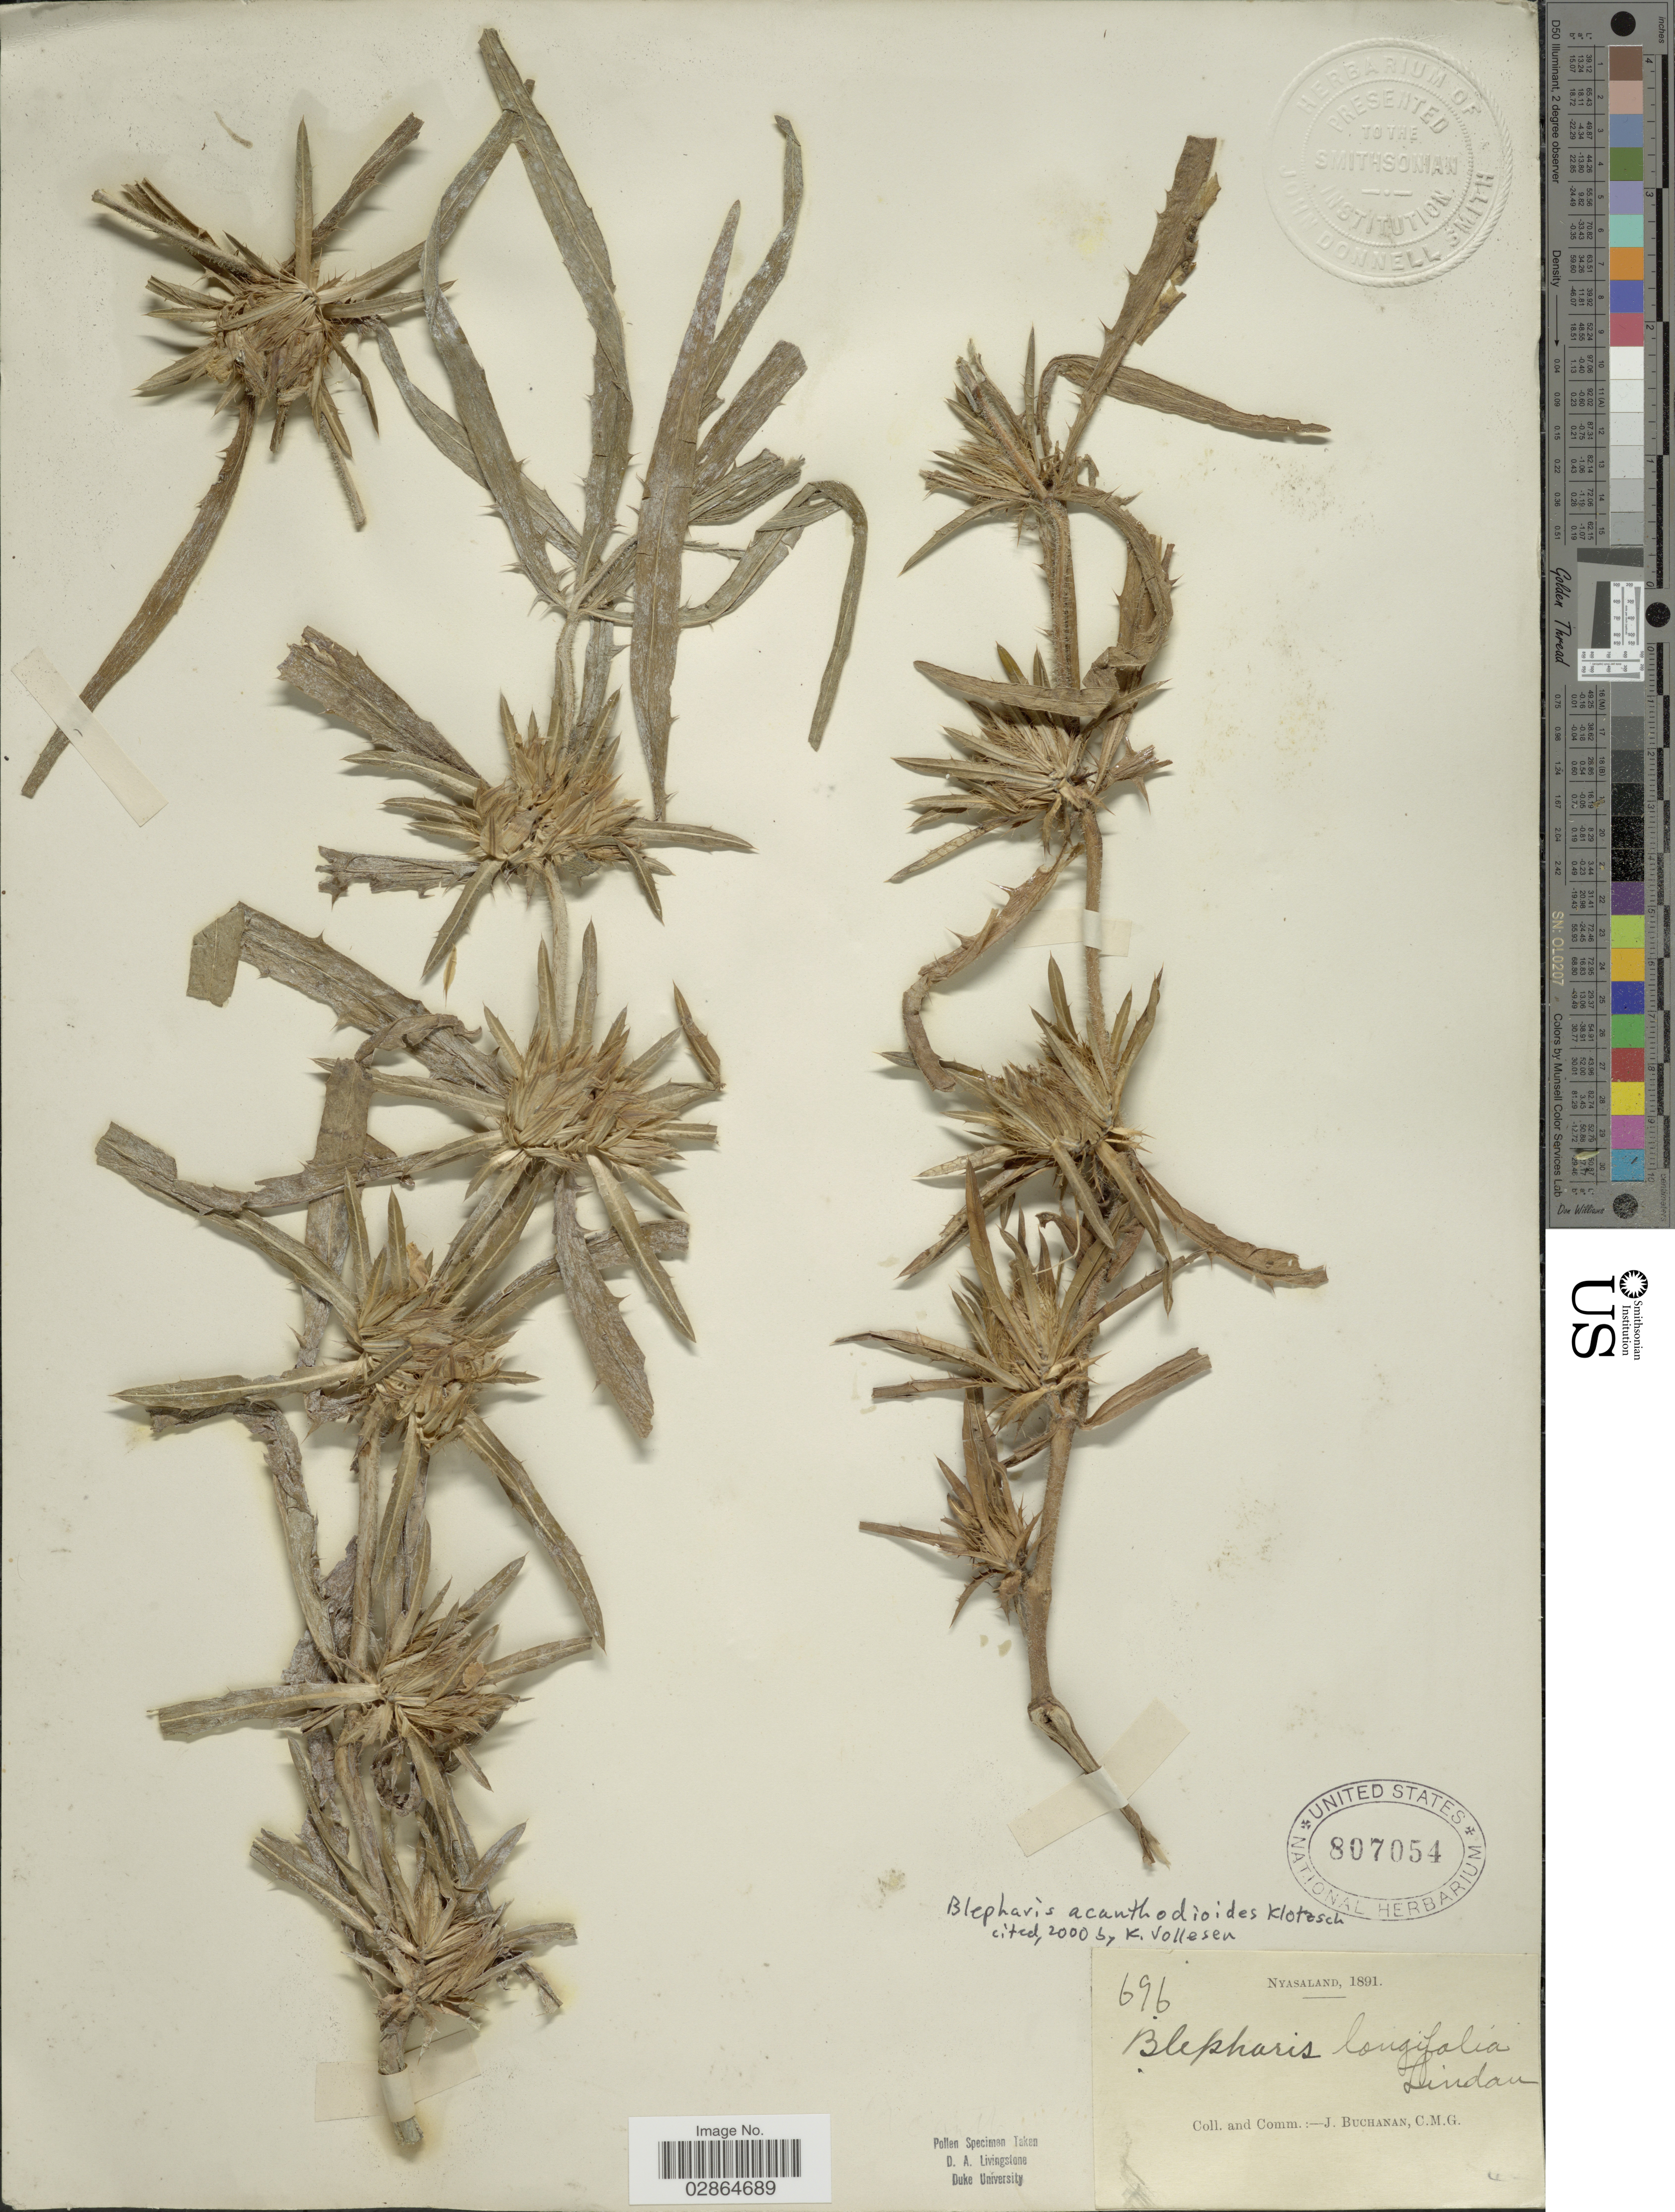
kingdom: Plantae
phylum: Tracheophyta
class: Magnoliopsida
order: Lamiales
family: Acanthaceae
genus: Blepharis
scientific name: Blepharis acanthodioides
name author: Klotzsch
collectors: J. Buchanan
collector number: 696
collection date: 1891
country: Malawi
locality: Nyasaland.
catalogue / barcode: US 807054